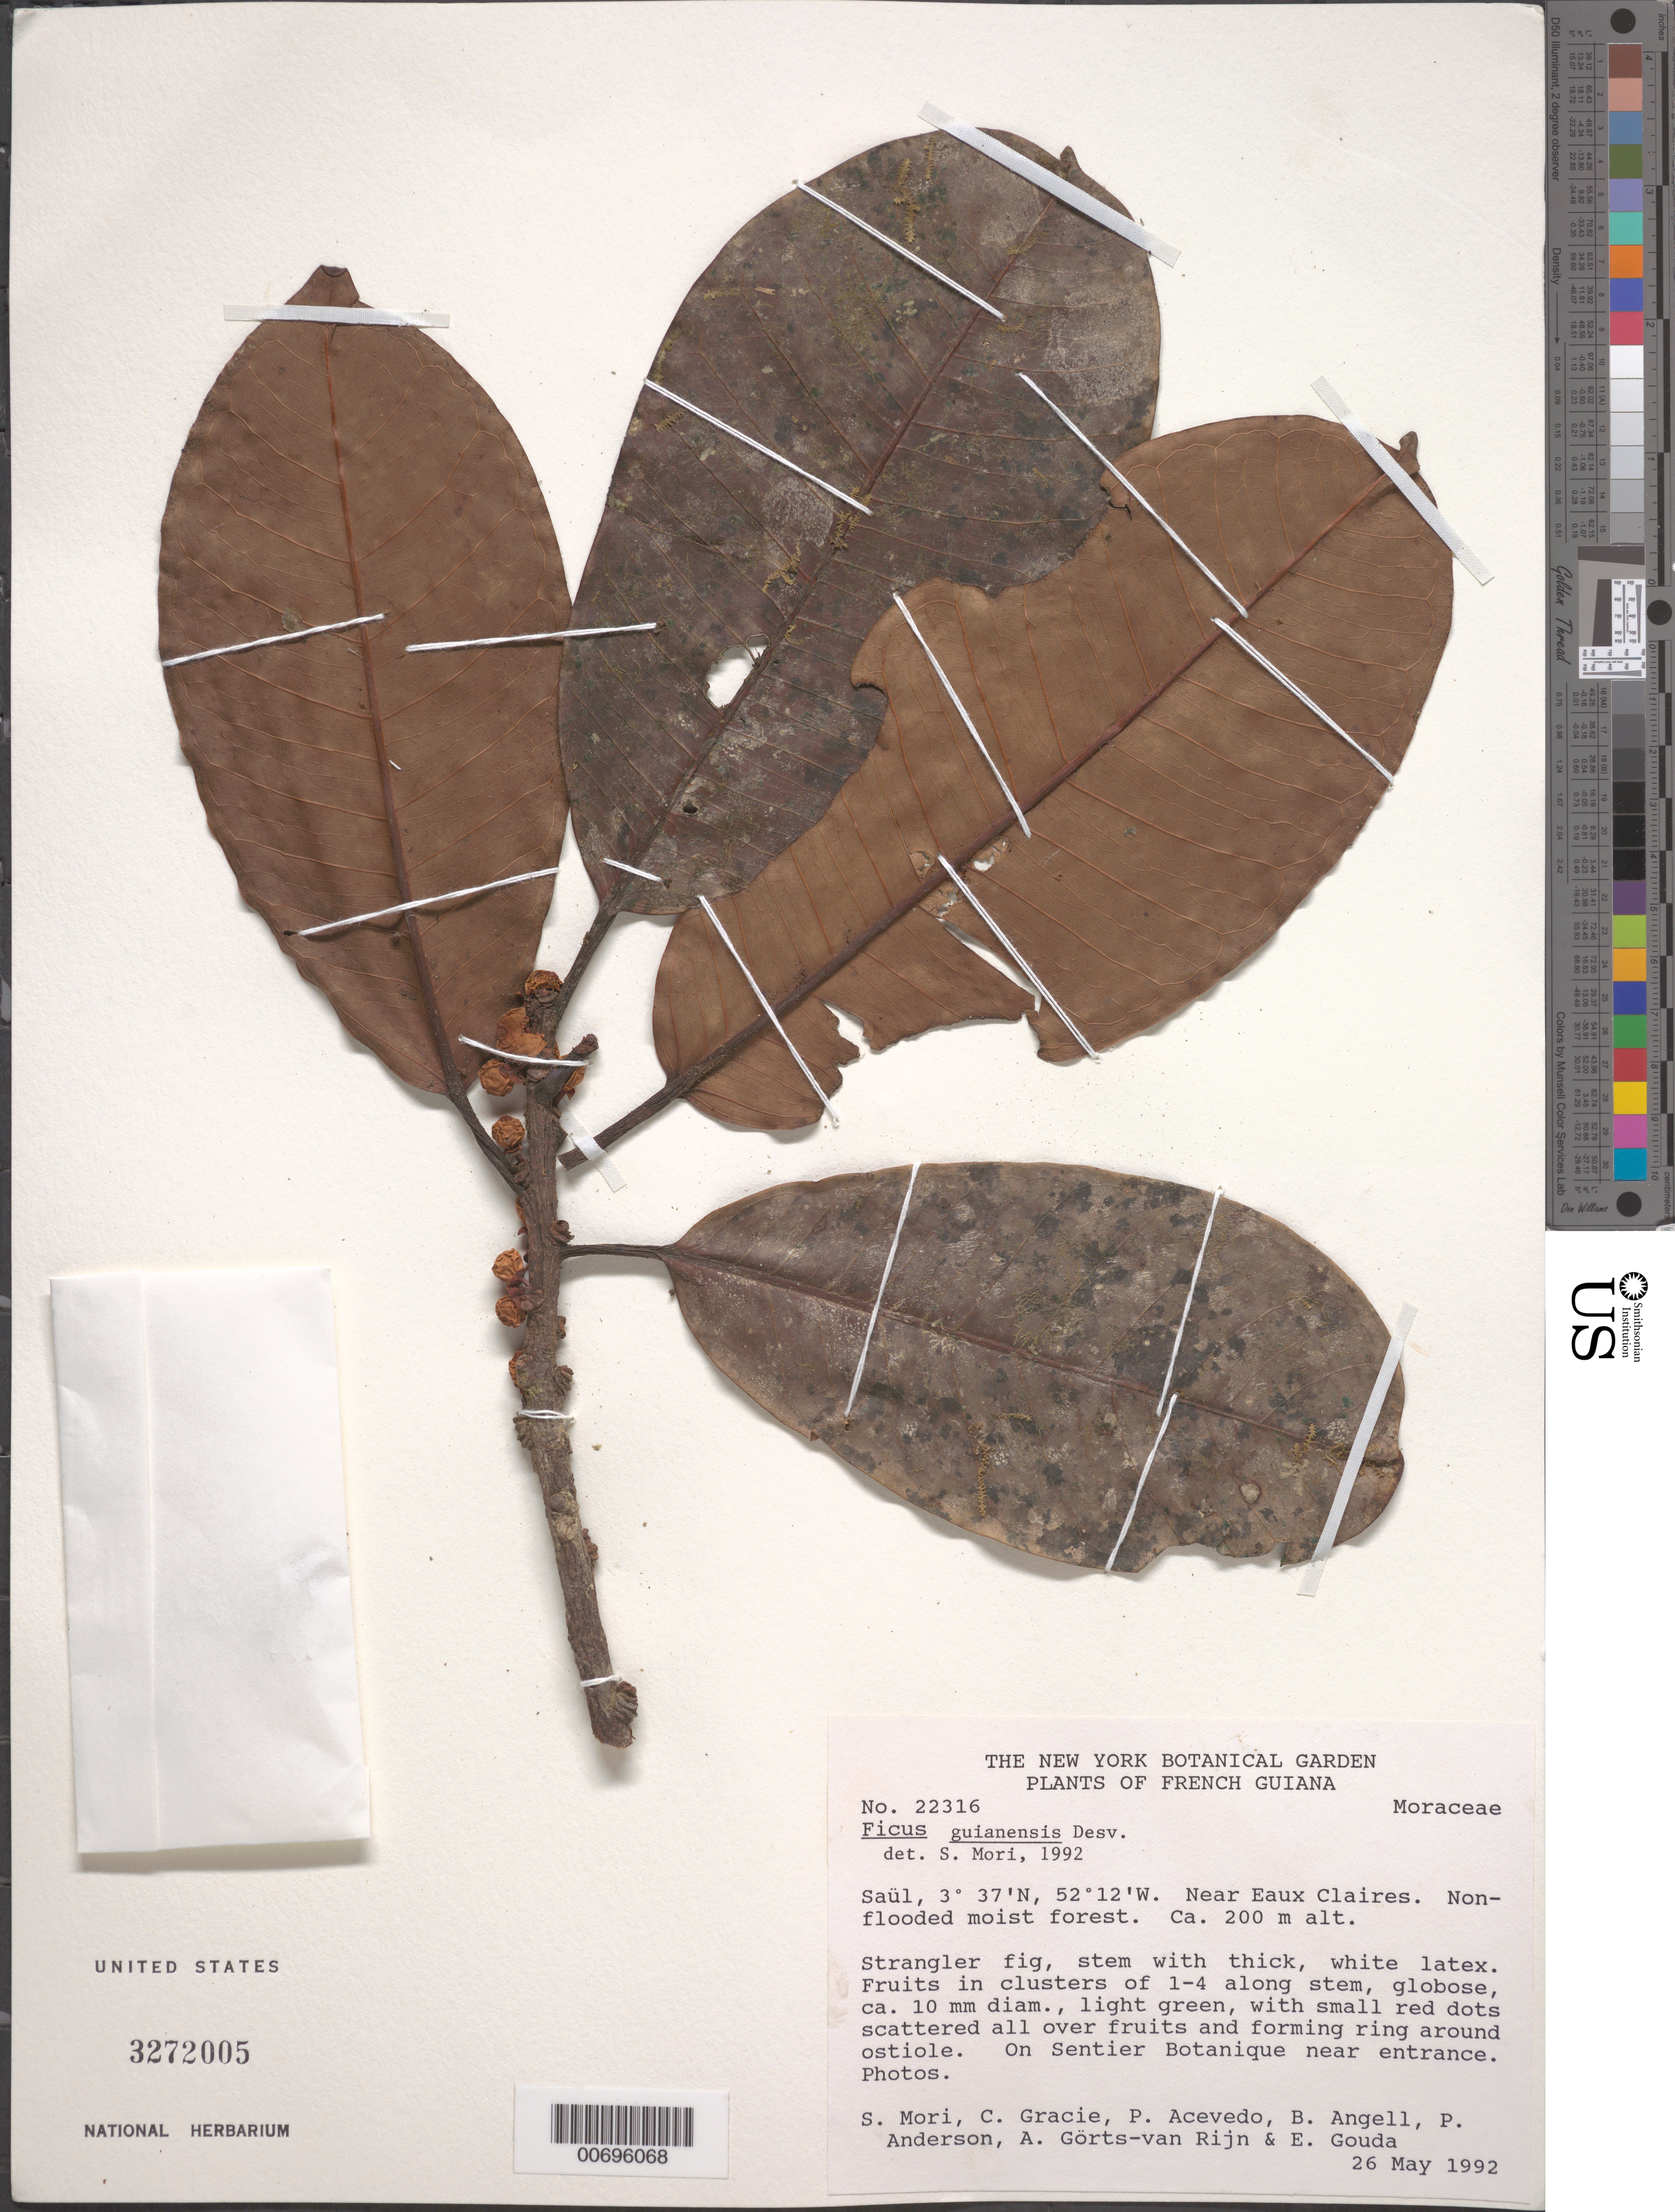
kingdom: Plantae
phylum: Tracheophyta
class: Magnoliopsida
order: Rosales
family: Moraceae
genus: Ficus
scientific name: Ficus guianensis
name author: Desv. ex Ham.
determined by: Mori, Scott A.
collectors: S. Mori, C. A. Gracie, P. Acevedo-Rodr., Bobbi Angell & P. Anderson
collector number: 22316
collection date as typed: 26-May-92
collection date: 1992-05-26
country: French Guiana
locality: Saül, near Eaux Claires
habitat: Non-flooded moist forest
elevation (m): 200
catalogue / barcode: US 3272005